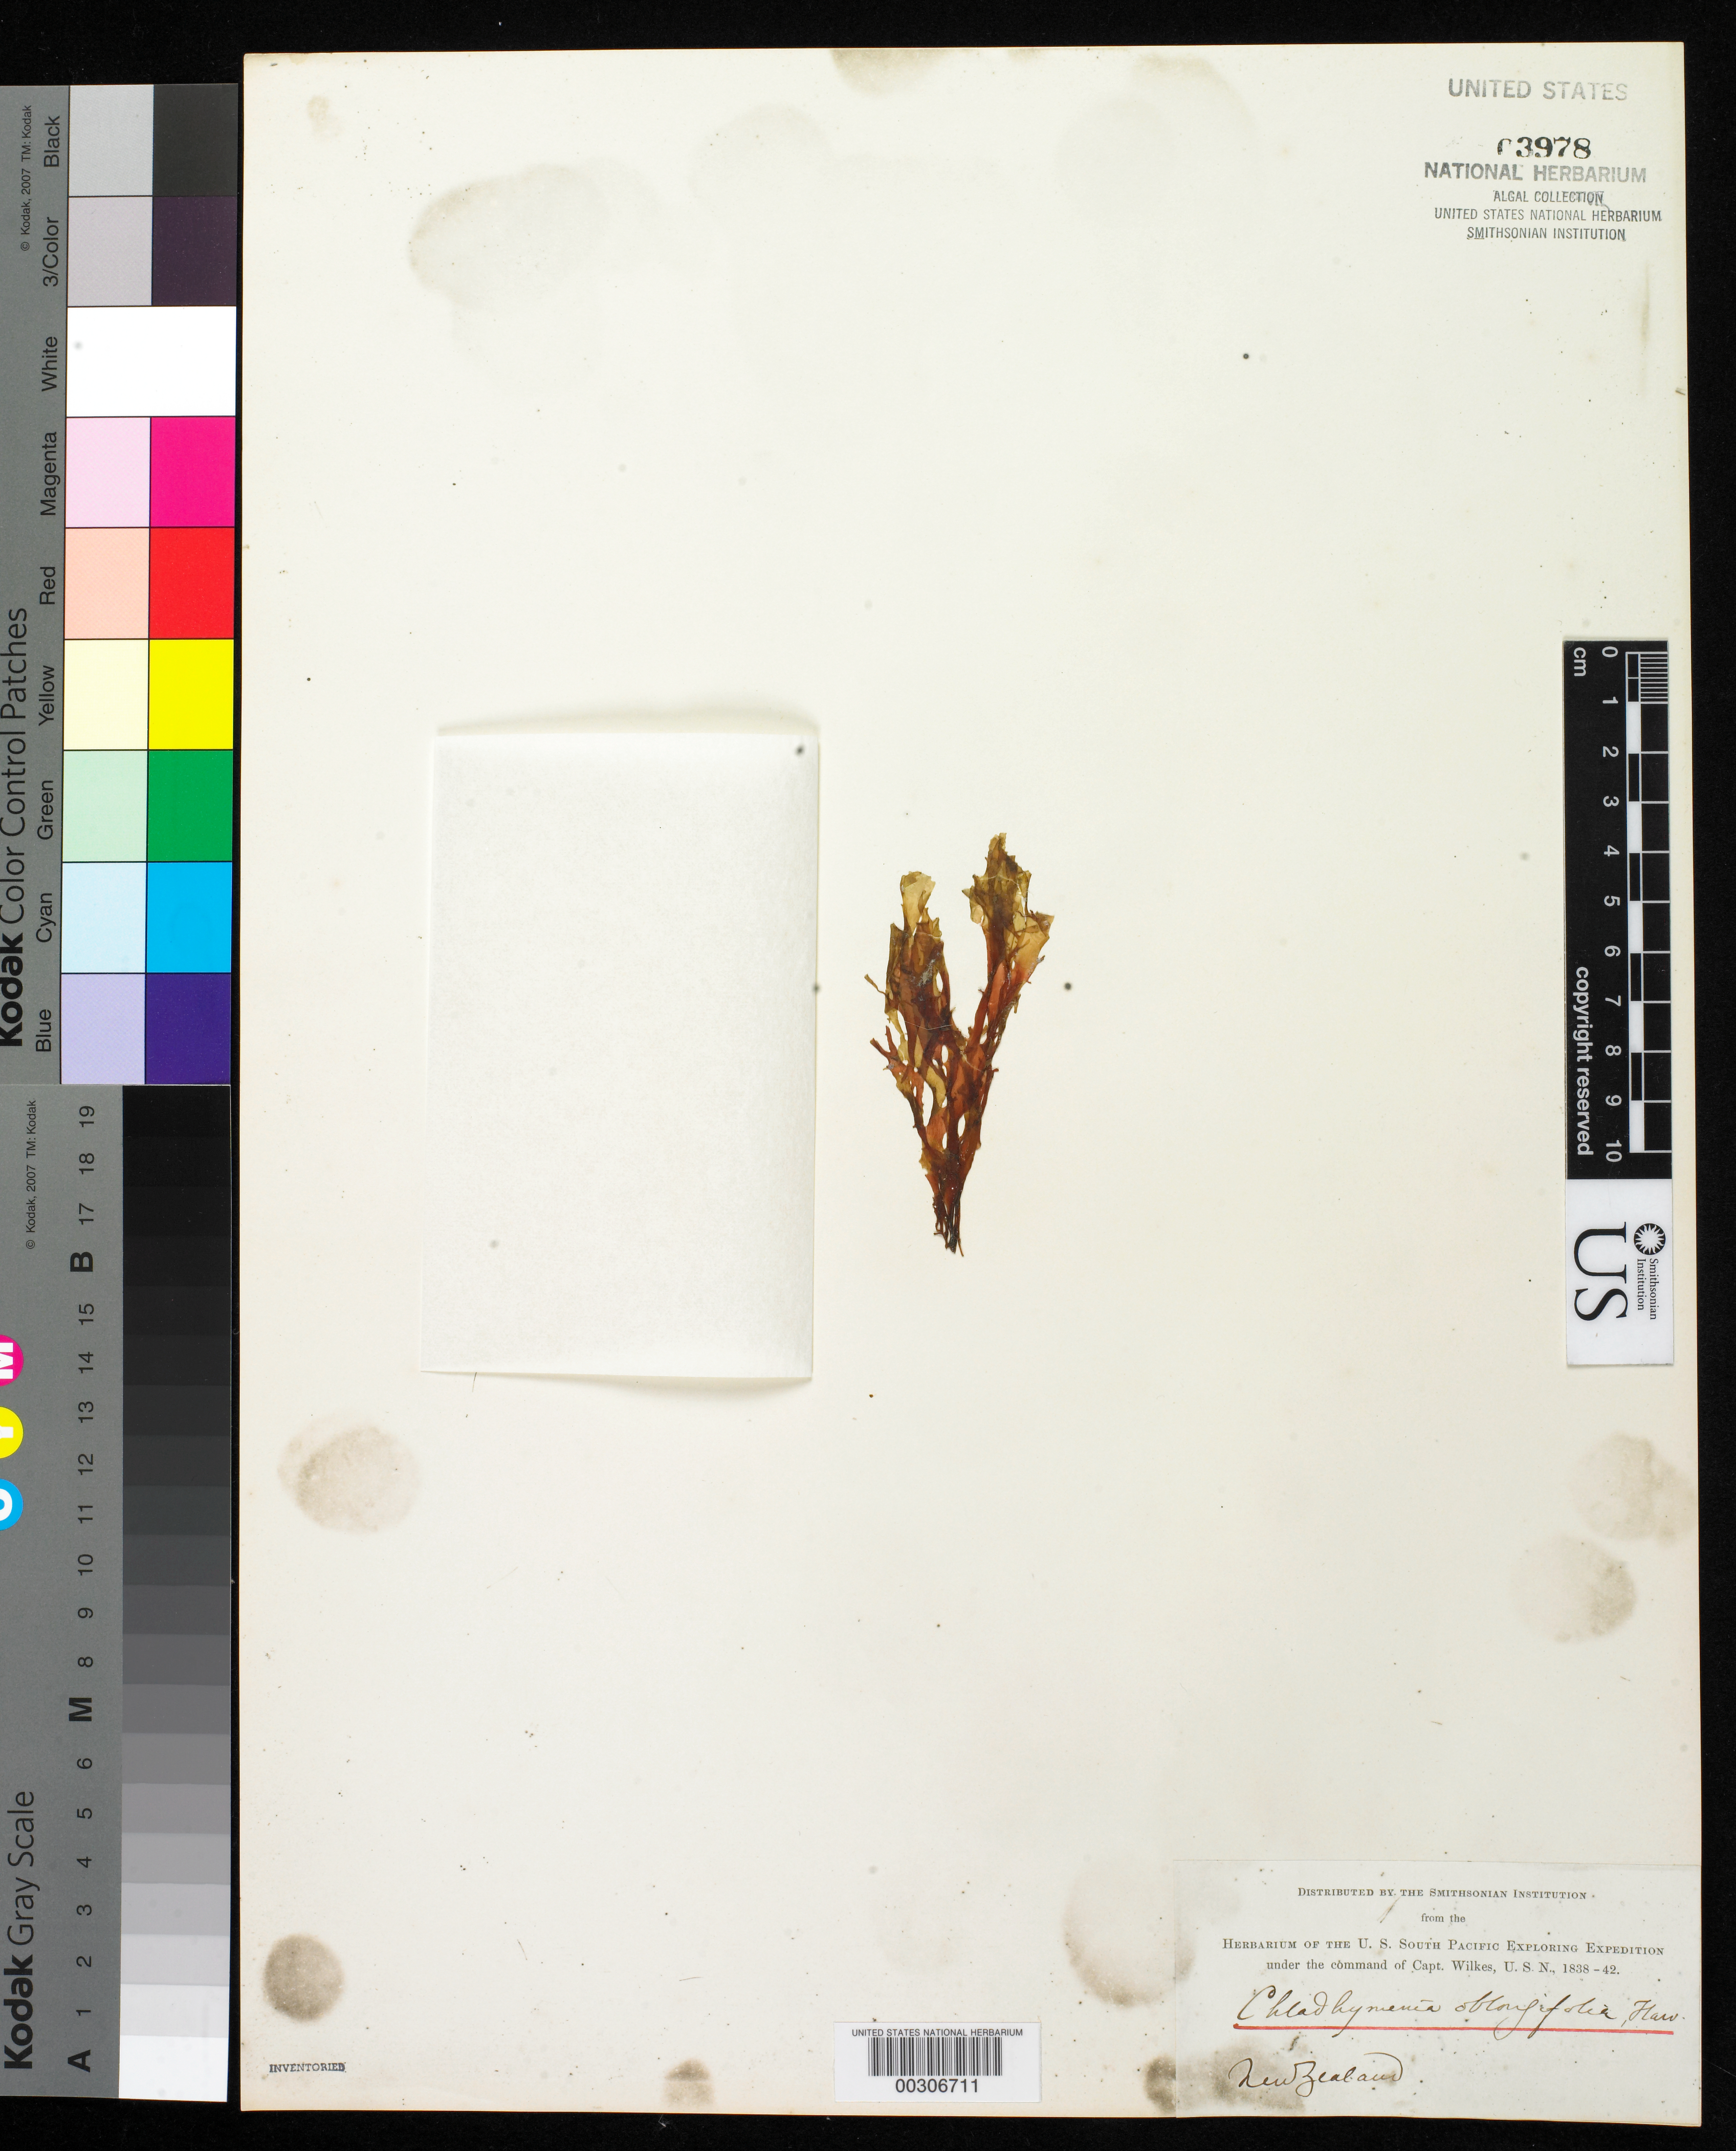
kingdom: Plantae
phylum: Rhodophyta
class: Florideophyceae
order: Ceramiales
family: Rhodomelaceae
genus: Cladhymenia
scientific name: Cladhymenia oblongifolia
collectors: W. D. Brackenridge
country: New Zealand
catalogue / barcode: US 3978